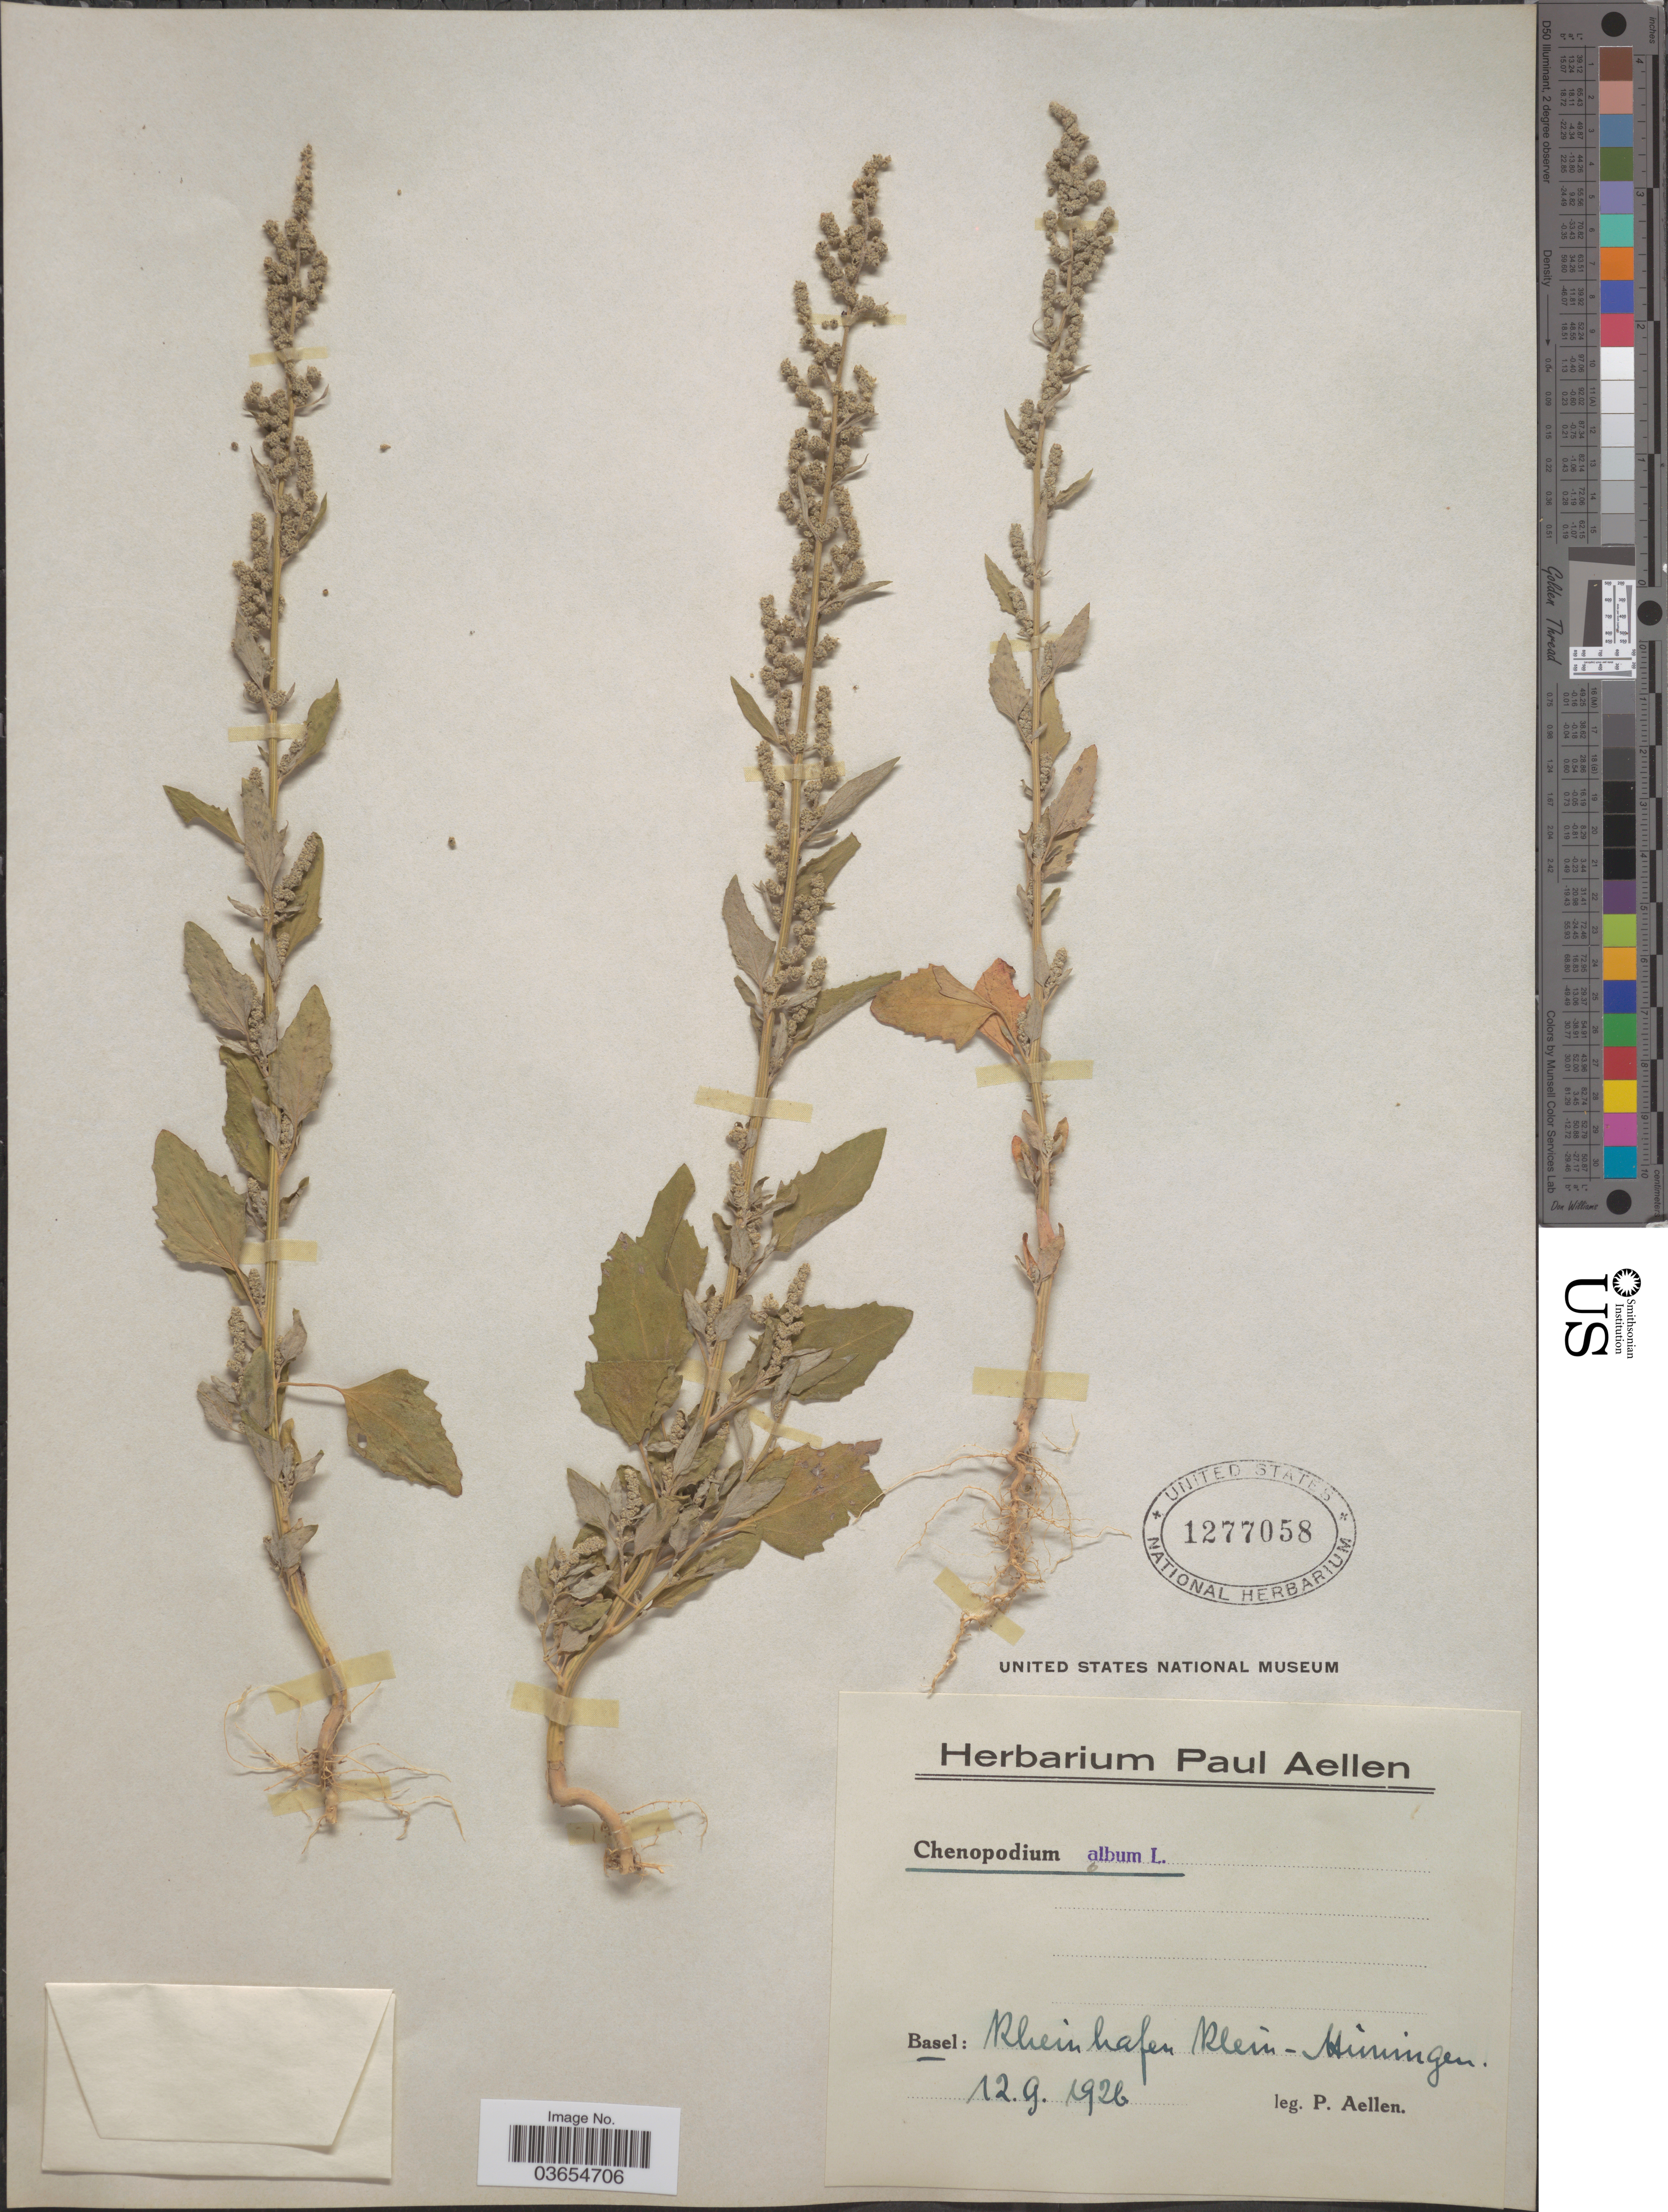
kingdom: Plantae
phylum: Tracheophyta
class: Magnoliopsida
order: Caryophyllales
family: Amaranthaceae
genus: Chenopodium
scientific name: Chenopodium album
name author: L.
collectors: P. Aellen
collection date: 1926-09-12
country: Switzerland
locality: Basel: Rheinhafen Klein-Huningen.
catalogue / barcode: US 1277058